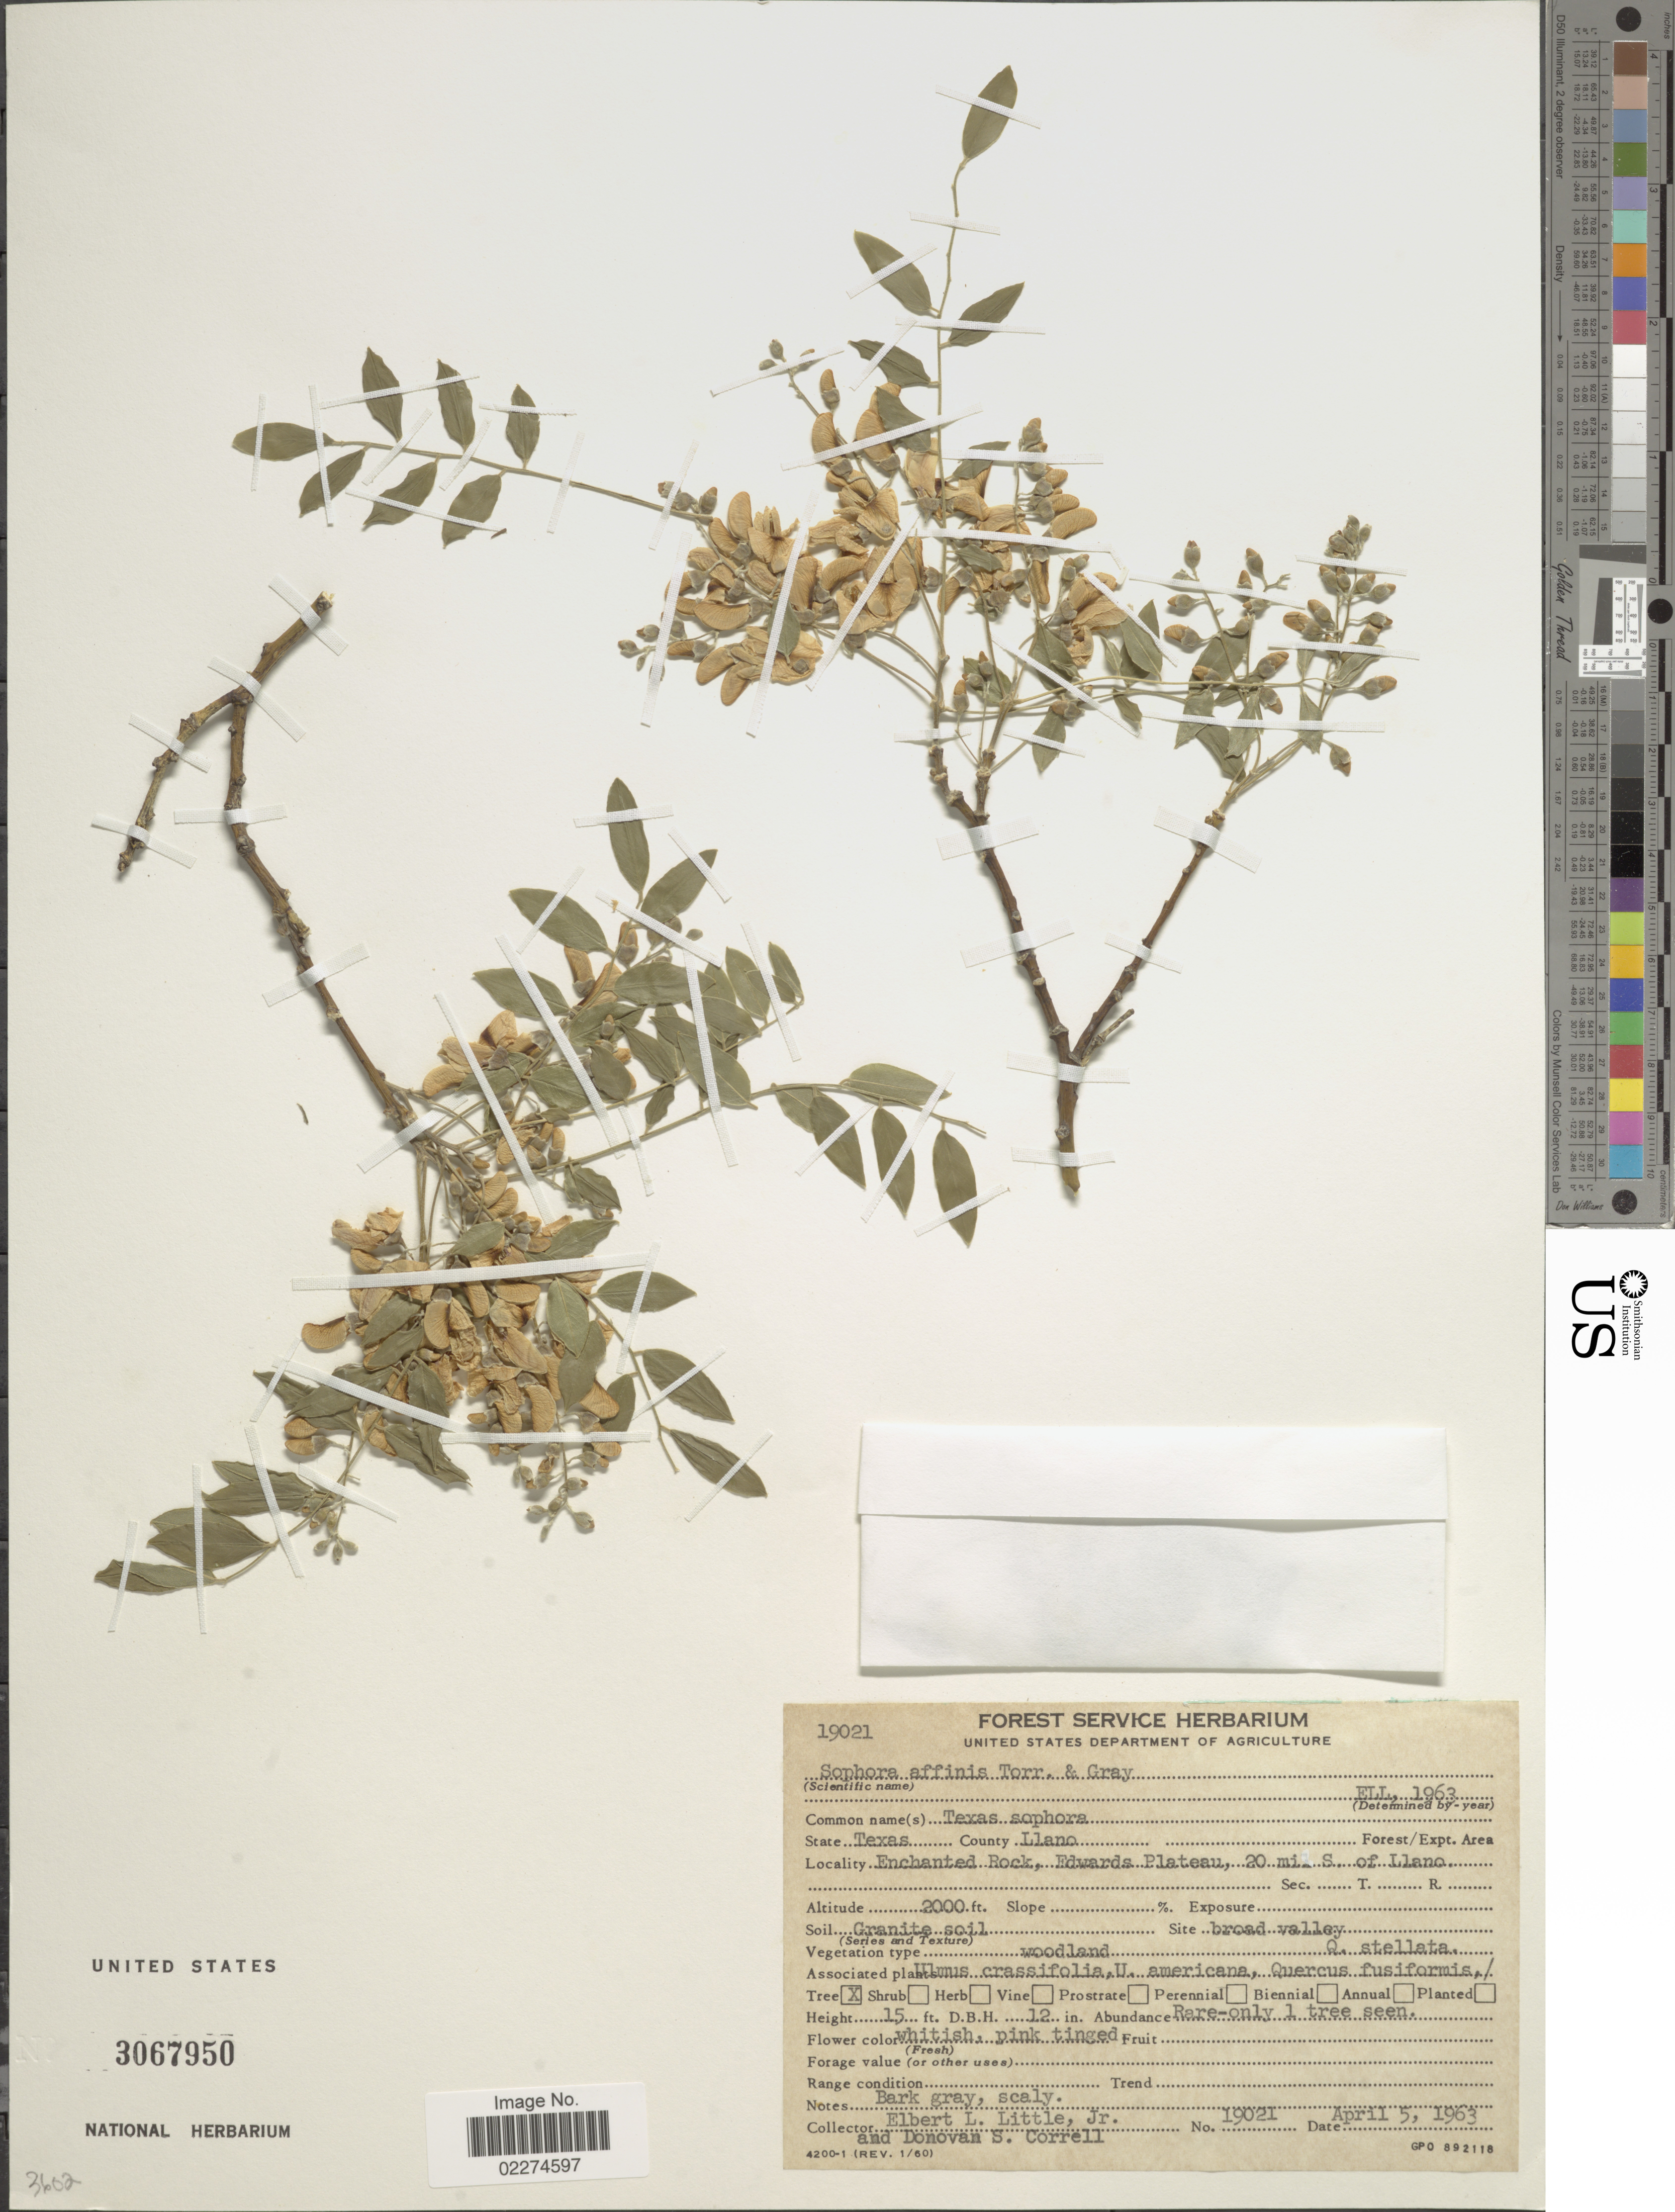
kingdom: Plantae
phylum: Tracheophyta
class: Magnoliopsida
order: Fabales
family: Fabaceae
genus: Sophora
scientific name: Sophora affinis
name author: Torr. & A. Gray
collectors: E. L. Little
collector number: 19021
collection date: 1963-04-05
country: United States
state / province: Texas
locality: State Texas, County Llano, Enchanted Rock, Edwards Plateaup, 20 mi. S of Llano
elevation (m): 610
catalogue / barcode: US 3067950